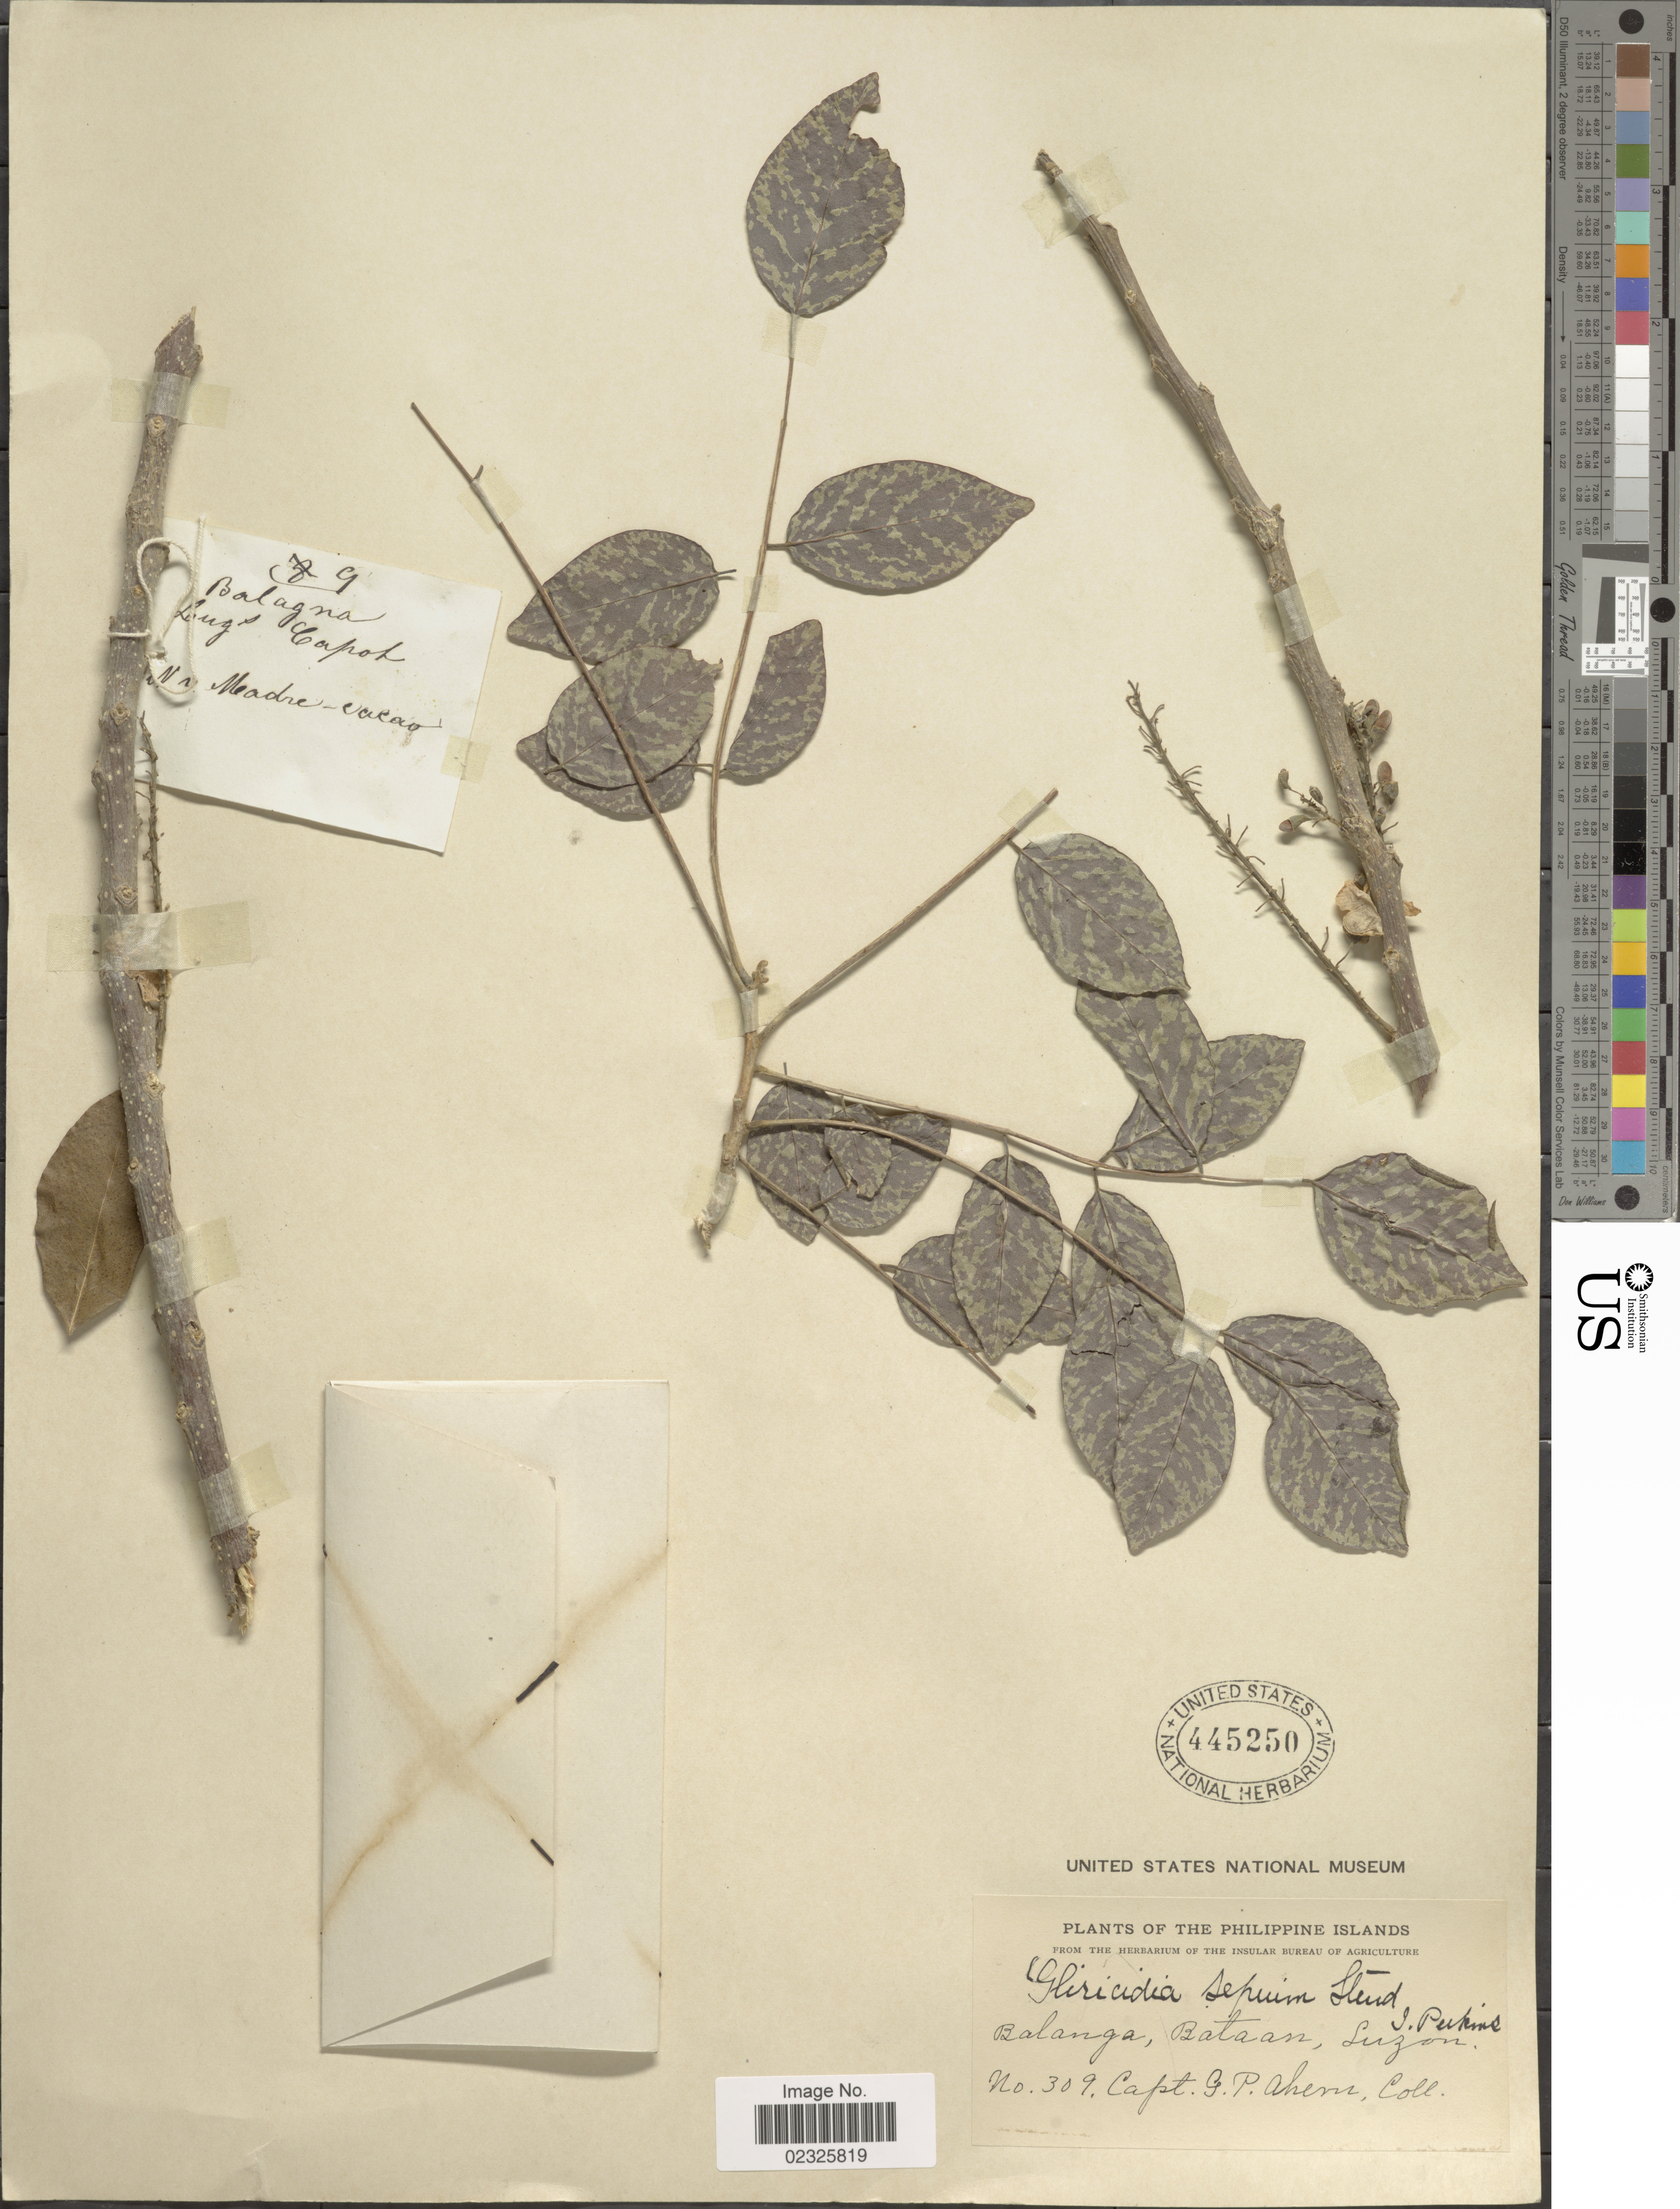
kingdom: Plantae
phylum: Tracheophyta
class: Magnoliopsida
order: Fabales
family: Fabaceae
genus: Gliricidia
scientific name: Gliricidia sepium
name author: (Jacq.) Kunth ex Walp.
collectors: G. Ahern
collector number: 309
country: Philippines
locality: Balanga, Bataan, Luzon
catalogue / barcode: US 445250